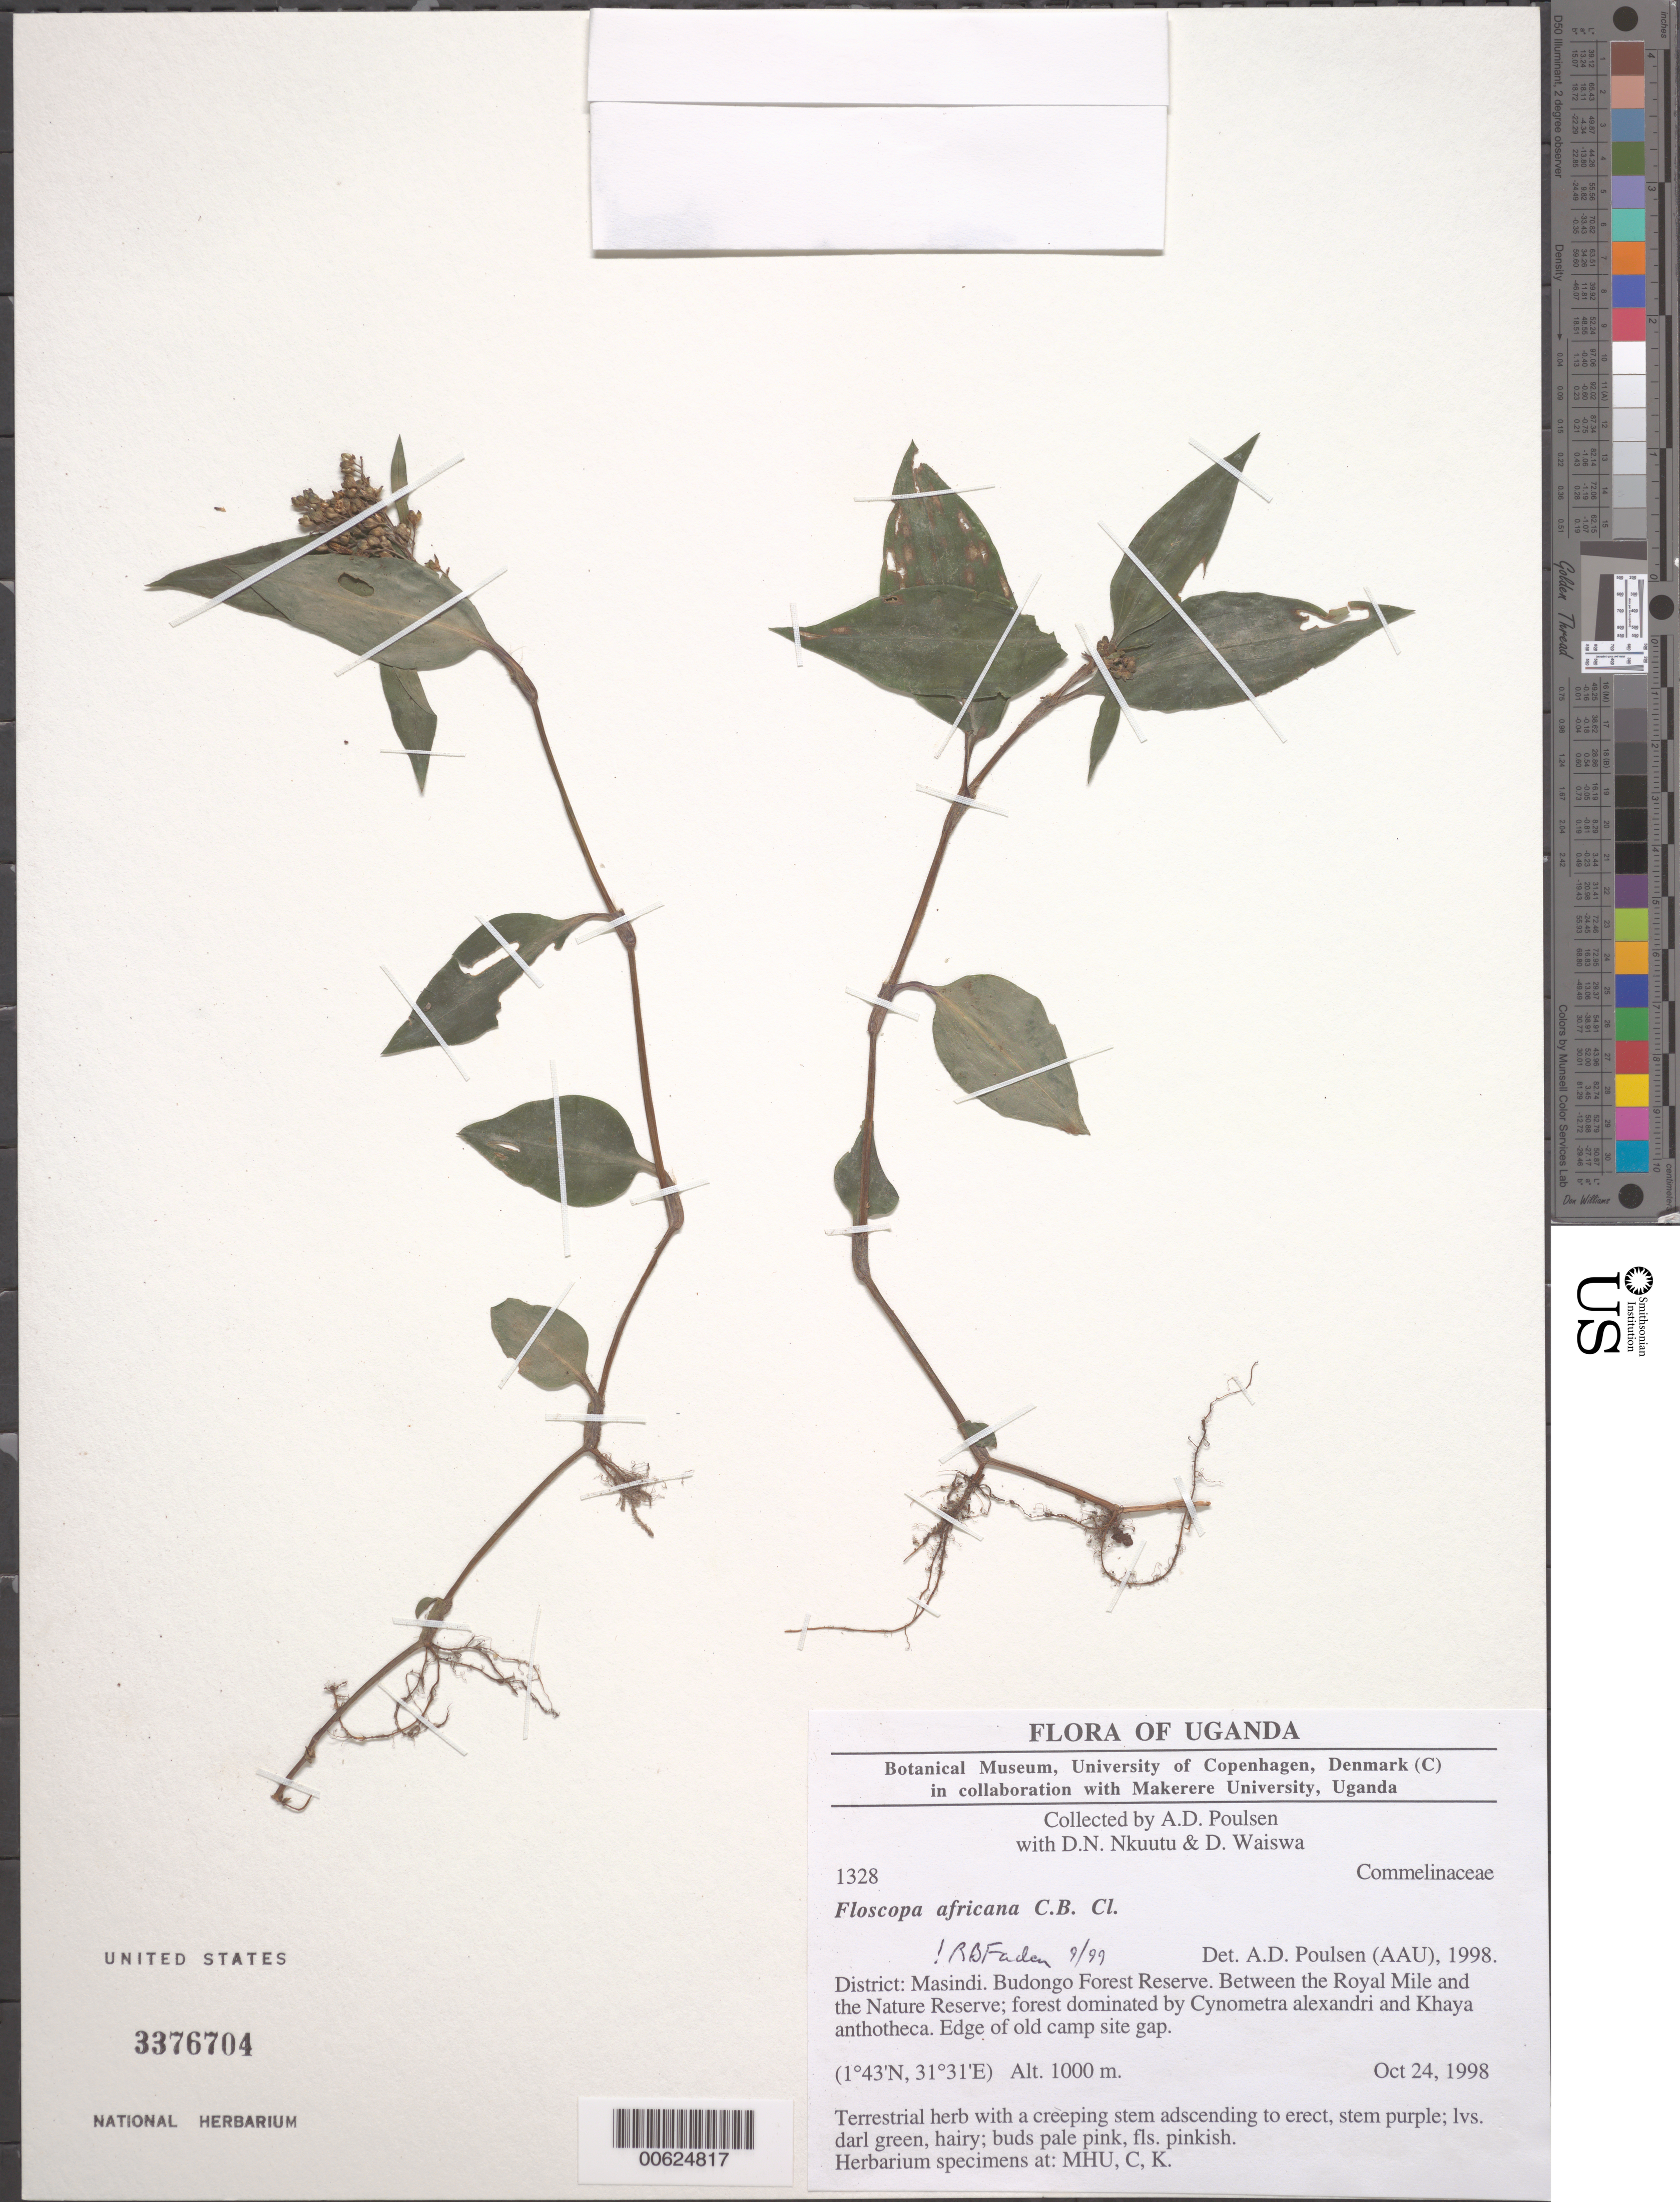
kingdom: Plantae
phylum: Tracheophyta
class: Liliopsida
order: Commelinales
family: Commelinaceae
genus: Floscopa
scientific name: Floscopa africana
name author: (P. Beauv.) C.B. Clarke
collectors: A. Poulsen, D. Nkuutu & D. Waiswa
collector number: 1328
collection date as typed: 24 Oct 1998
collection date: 1998-10-24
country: Uganda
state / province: Western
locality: Budongo forest reserve, between the royal mile and the nature reserve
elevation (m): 1000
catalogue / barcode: US 3376704